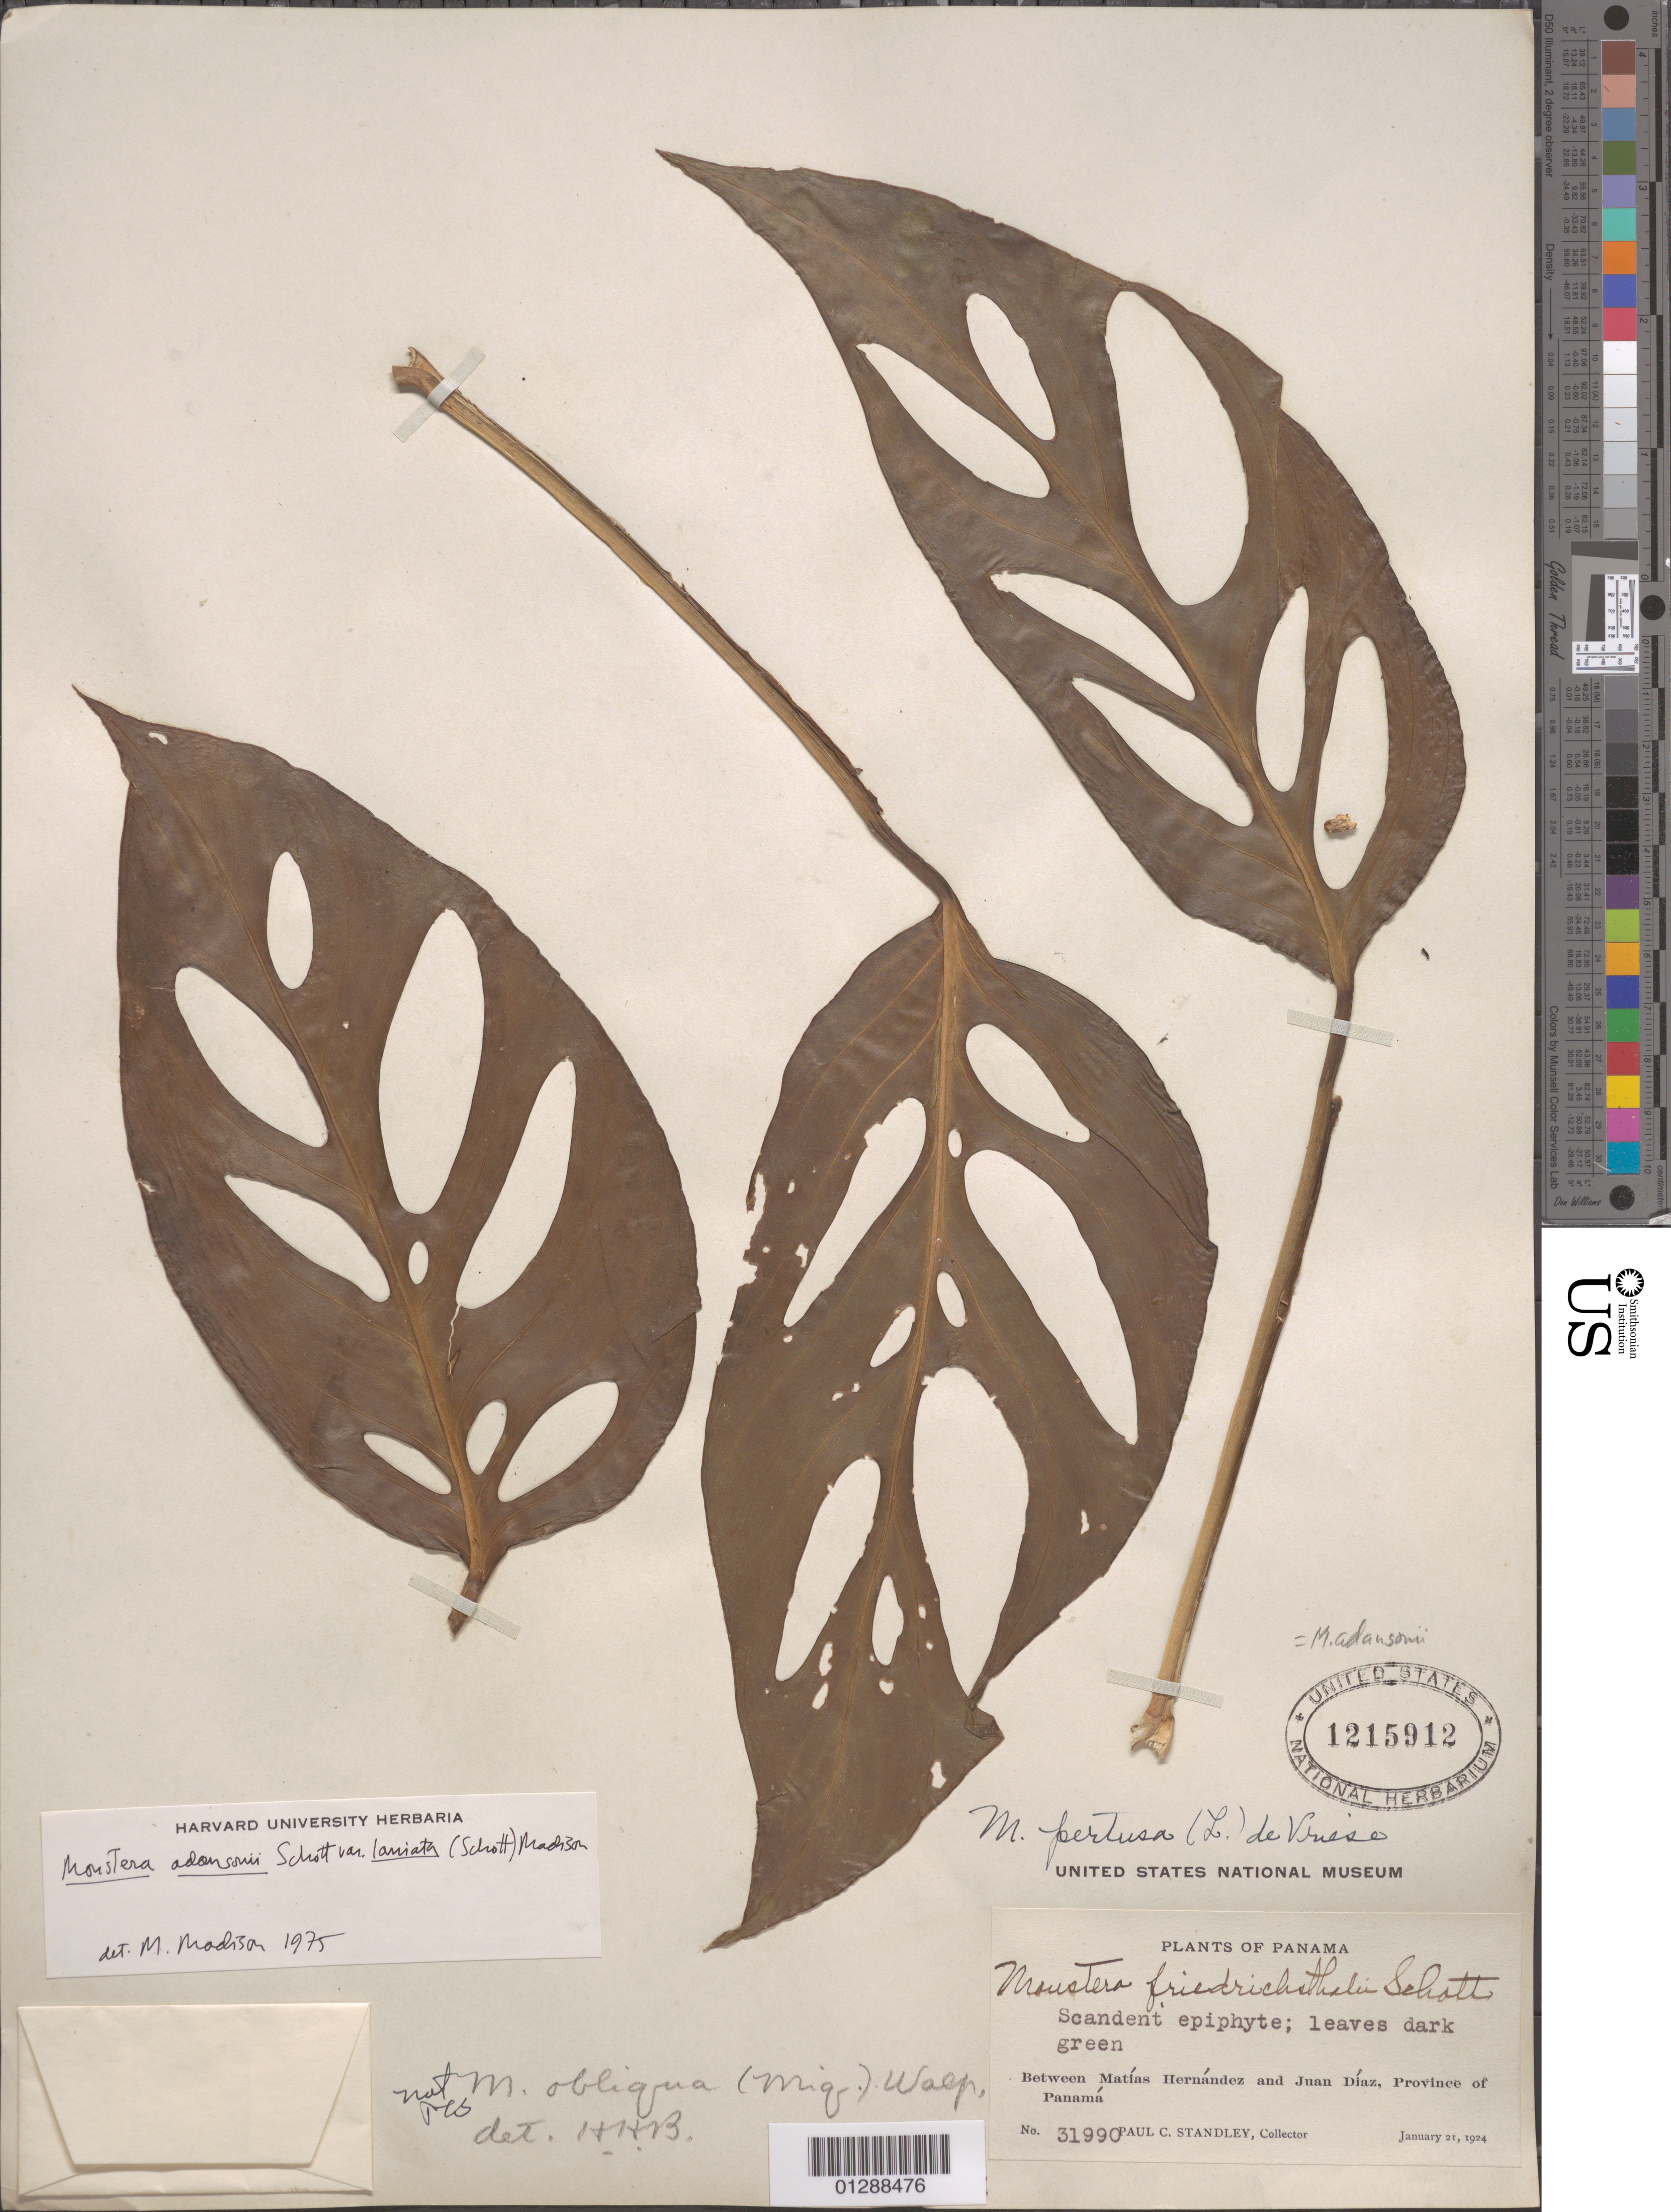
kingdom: Plantae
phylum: Tracheophyta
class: Liliopsida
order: Alismatales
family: Araceae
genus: Monstera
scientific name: Monstera adansonii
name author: Schott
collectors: P. C. Standley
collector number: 31990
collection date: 1924-01-21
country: Panama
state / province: Panamá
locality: Between Matías Hernández and Juan Díaz.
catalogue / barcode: US 1215912